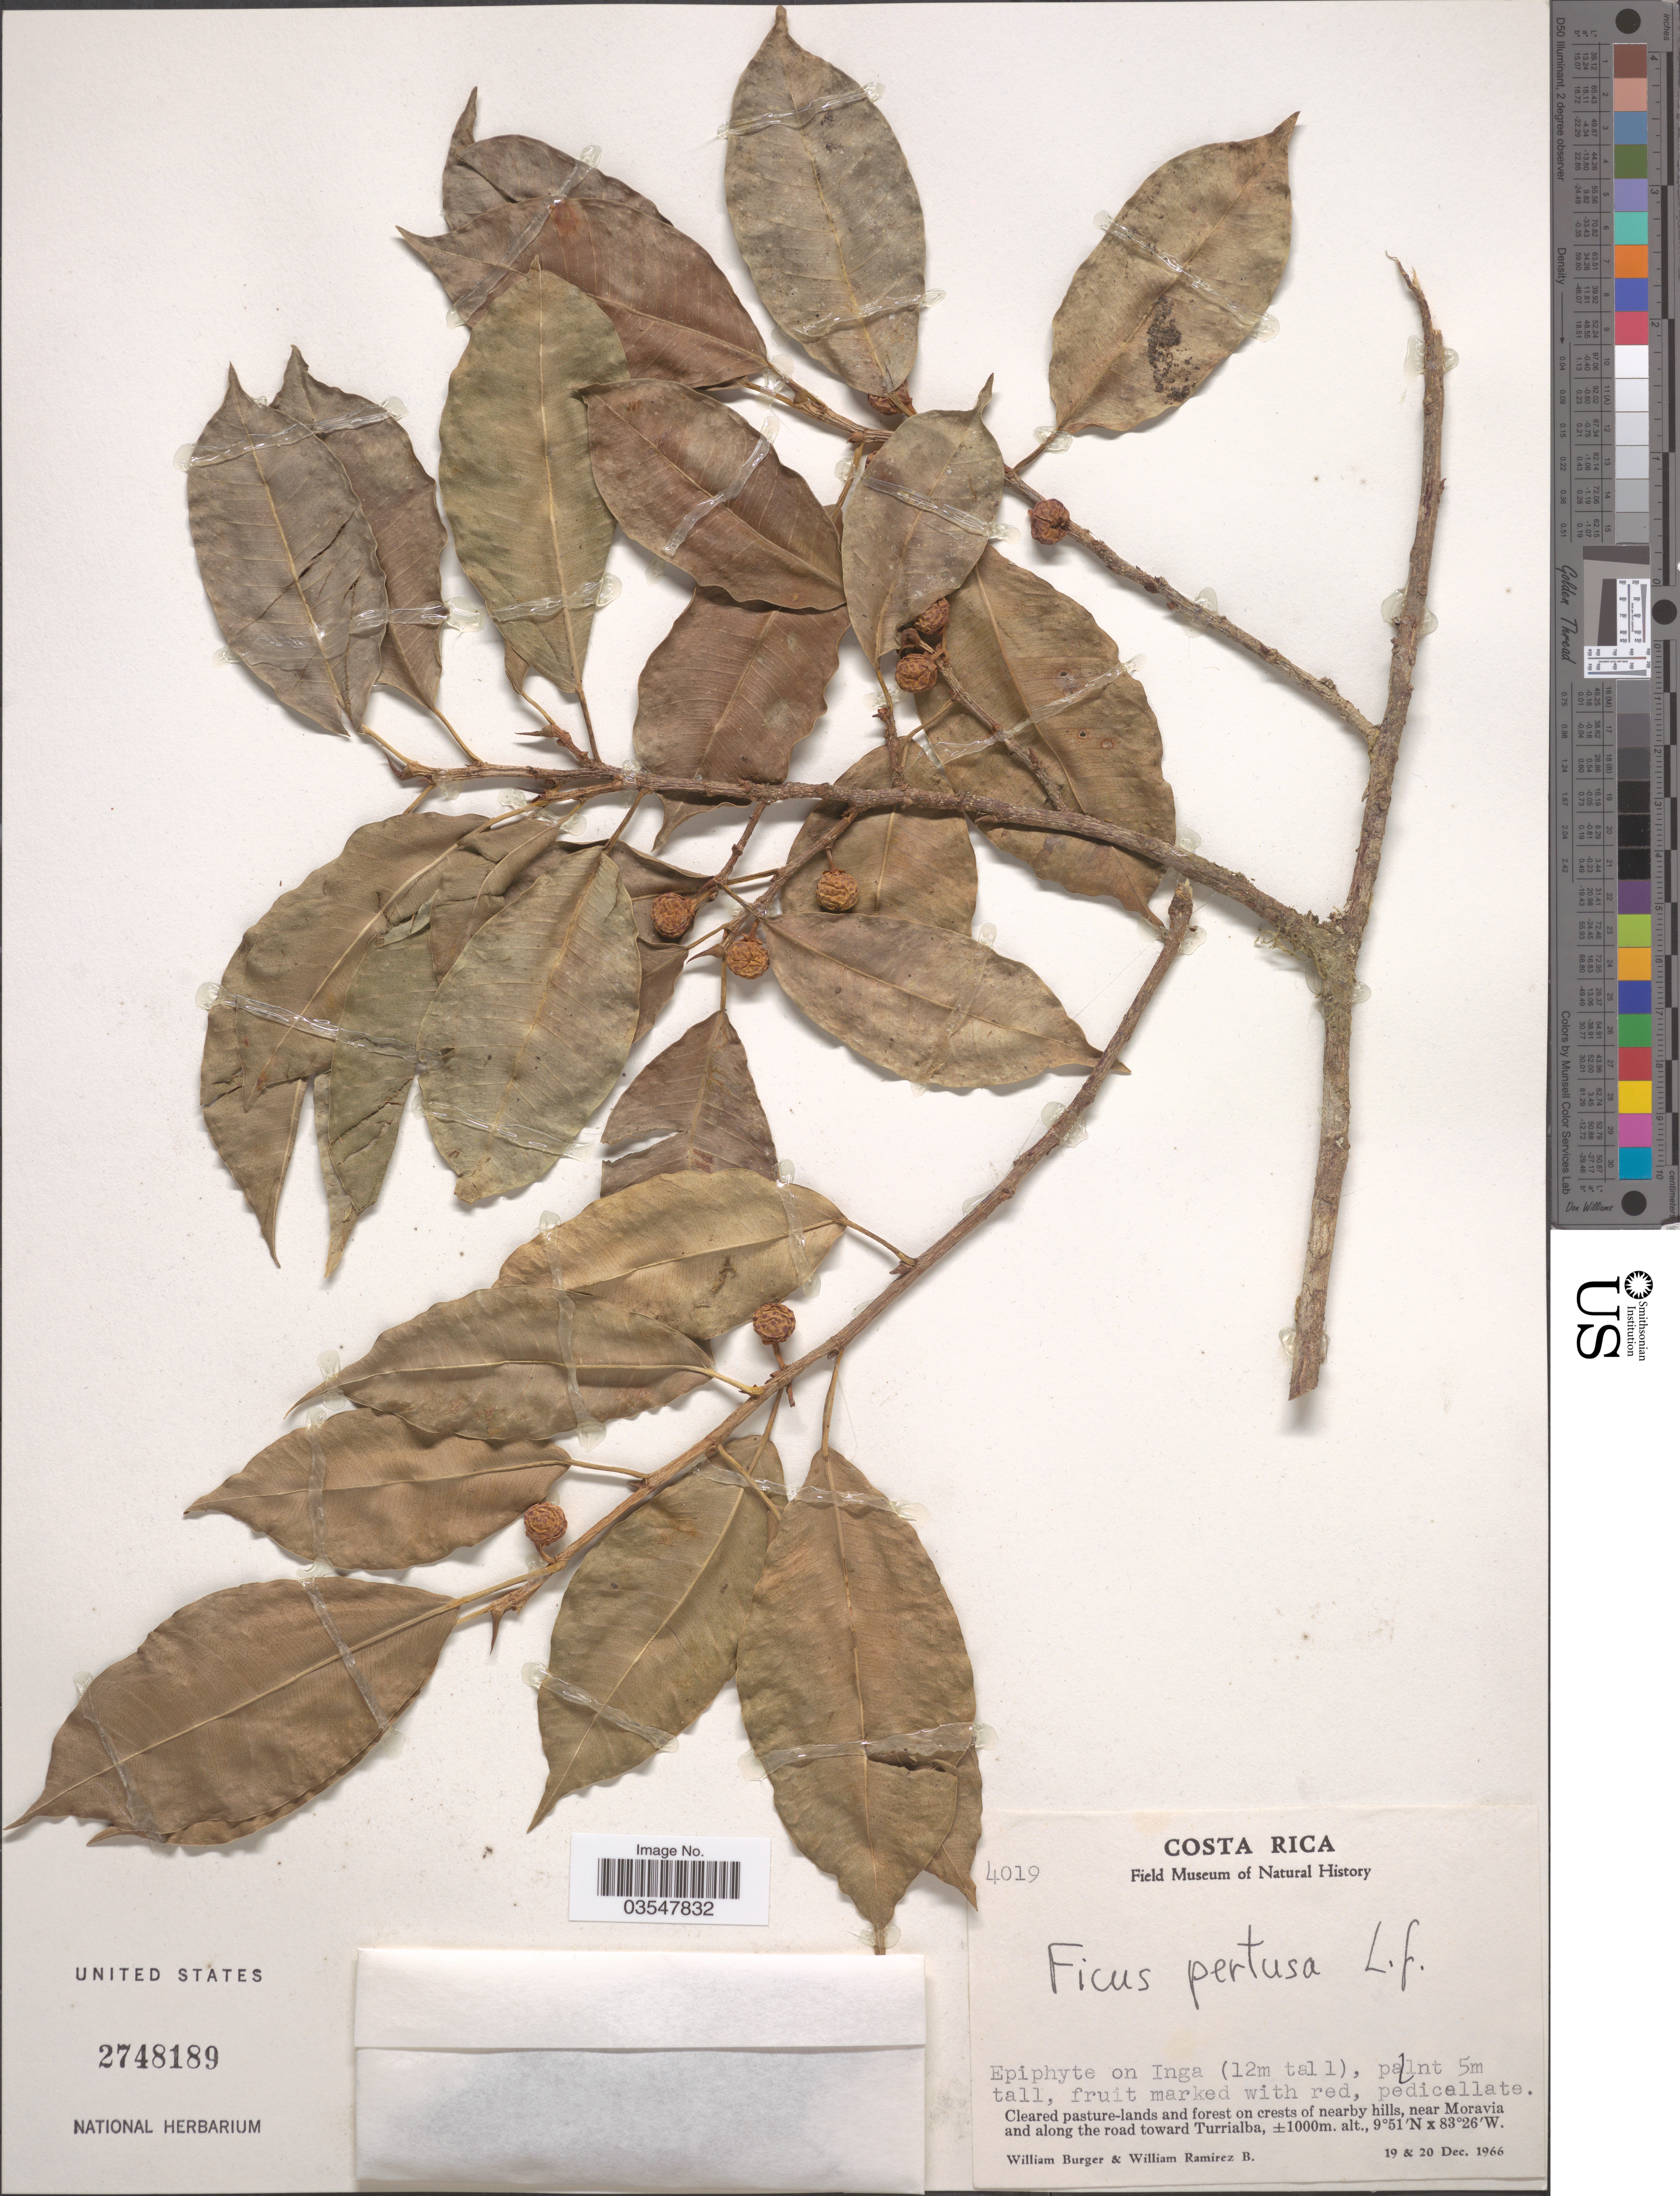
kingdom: Plantae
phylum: Tracheophyta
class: Magnoliopsida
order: Rosales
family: Moraceae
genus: Ficus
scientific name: Ficus pertusa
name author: L. f.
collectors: W. Burger & W. Ramirez B.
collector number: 4019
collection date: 1966-12-19/1966-12-20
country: Costa Rica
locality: Near Moravia and along the road toward Turrialba.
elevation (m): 1000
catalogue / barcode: US 2748189